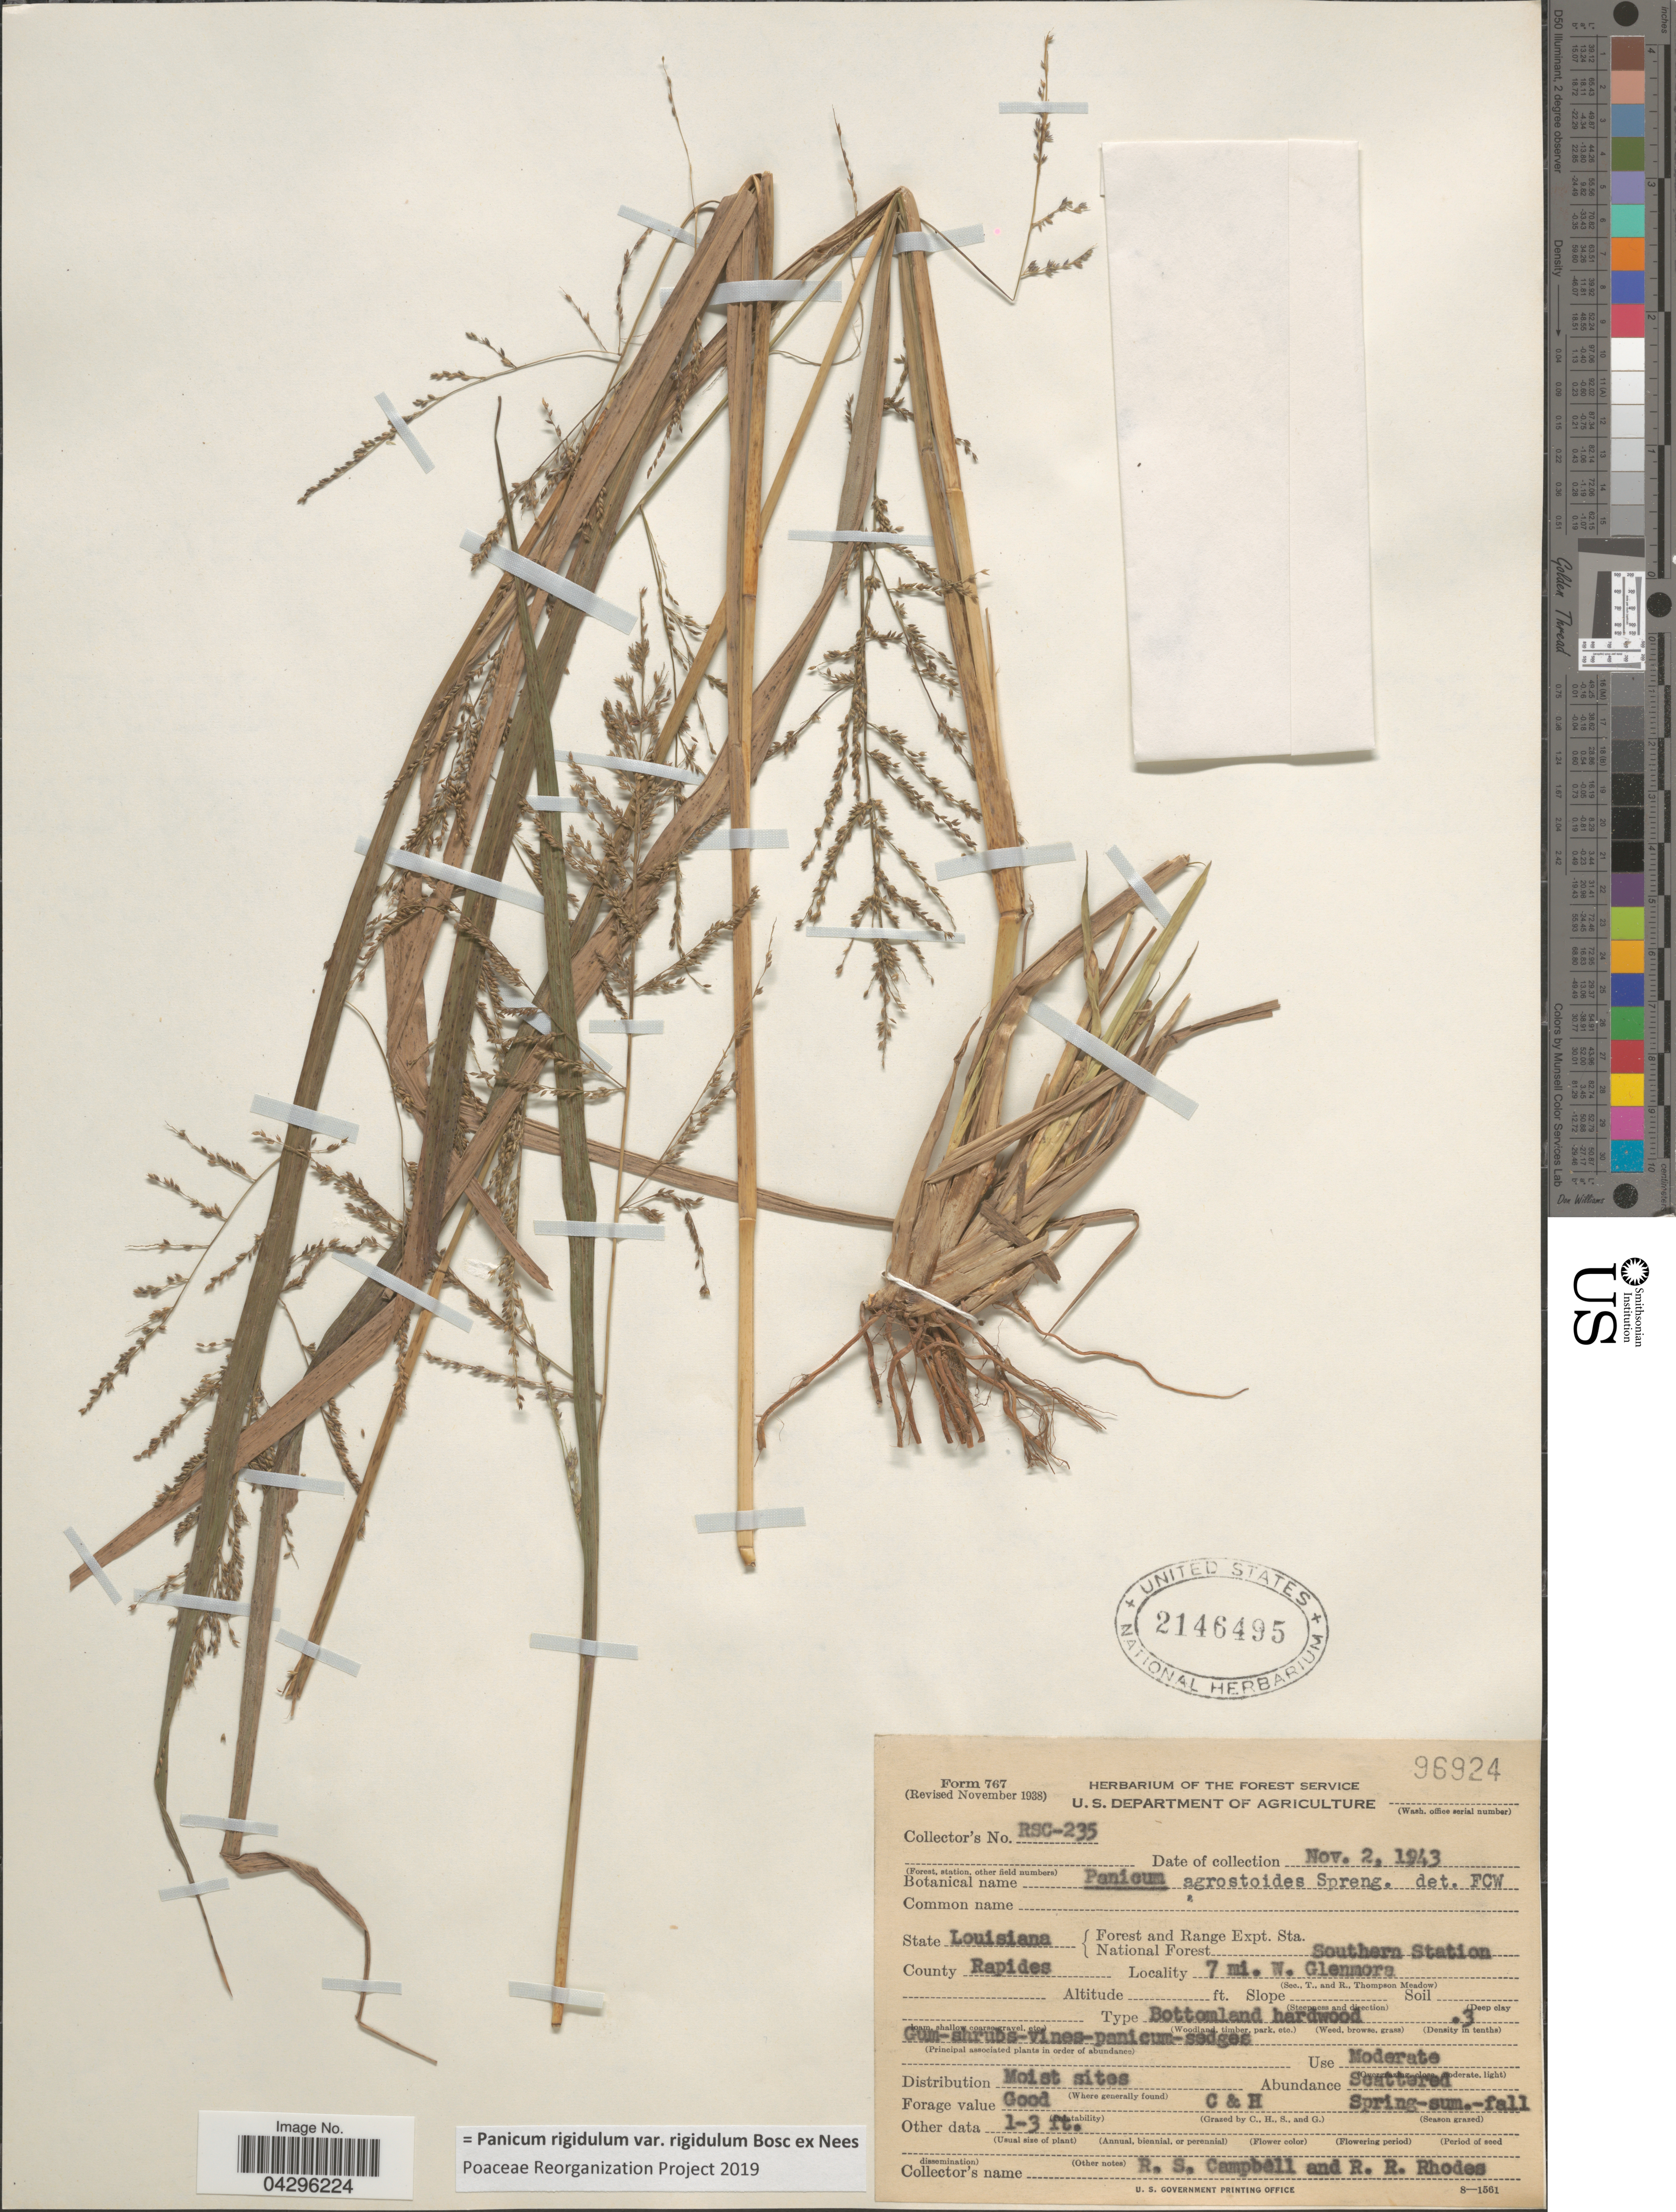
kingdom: Plantae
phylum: Tracheophyta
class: Liliopsida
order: Poales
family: Poaceae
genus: Panicum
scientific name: Panicum rigidulum var. rigidulum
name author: Bosc ex Nees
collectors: R. S. Campbell & R. Rhodes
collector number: RSC-235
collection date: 1943-11-02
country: United States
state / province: Louisiana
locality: Forest and Range Expt. Sta. National Forest Southern Station. County Rapides. 7 mi. W. Glenmora.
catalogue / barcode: US 2146495